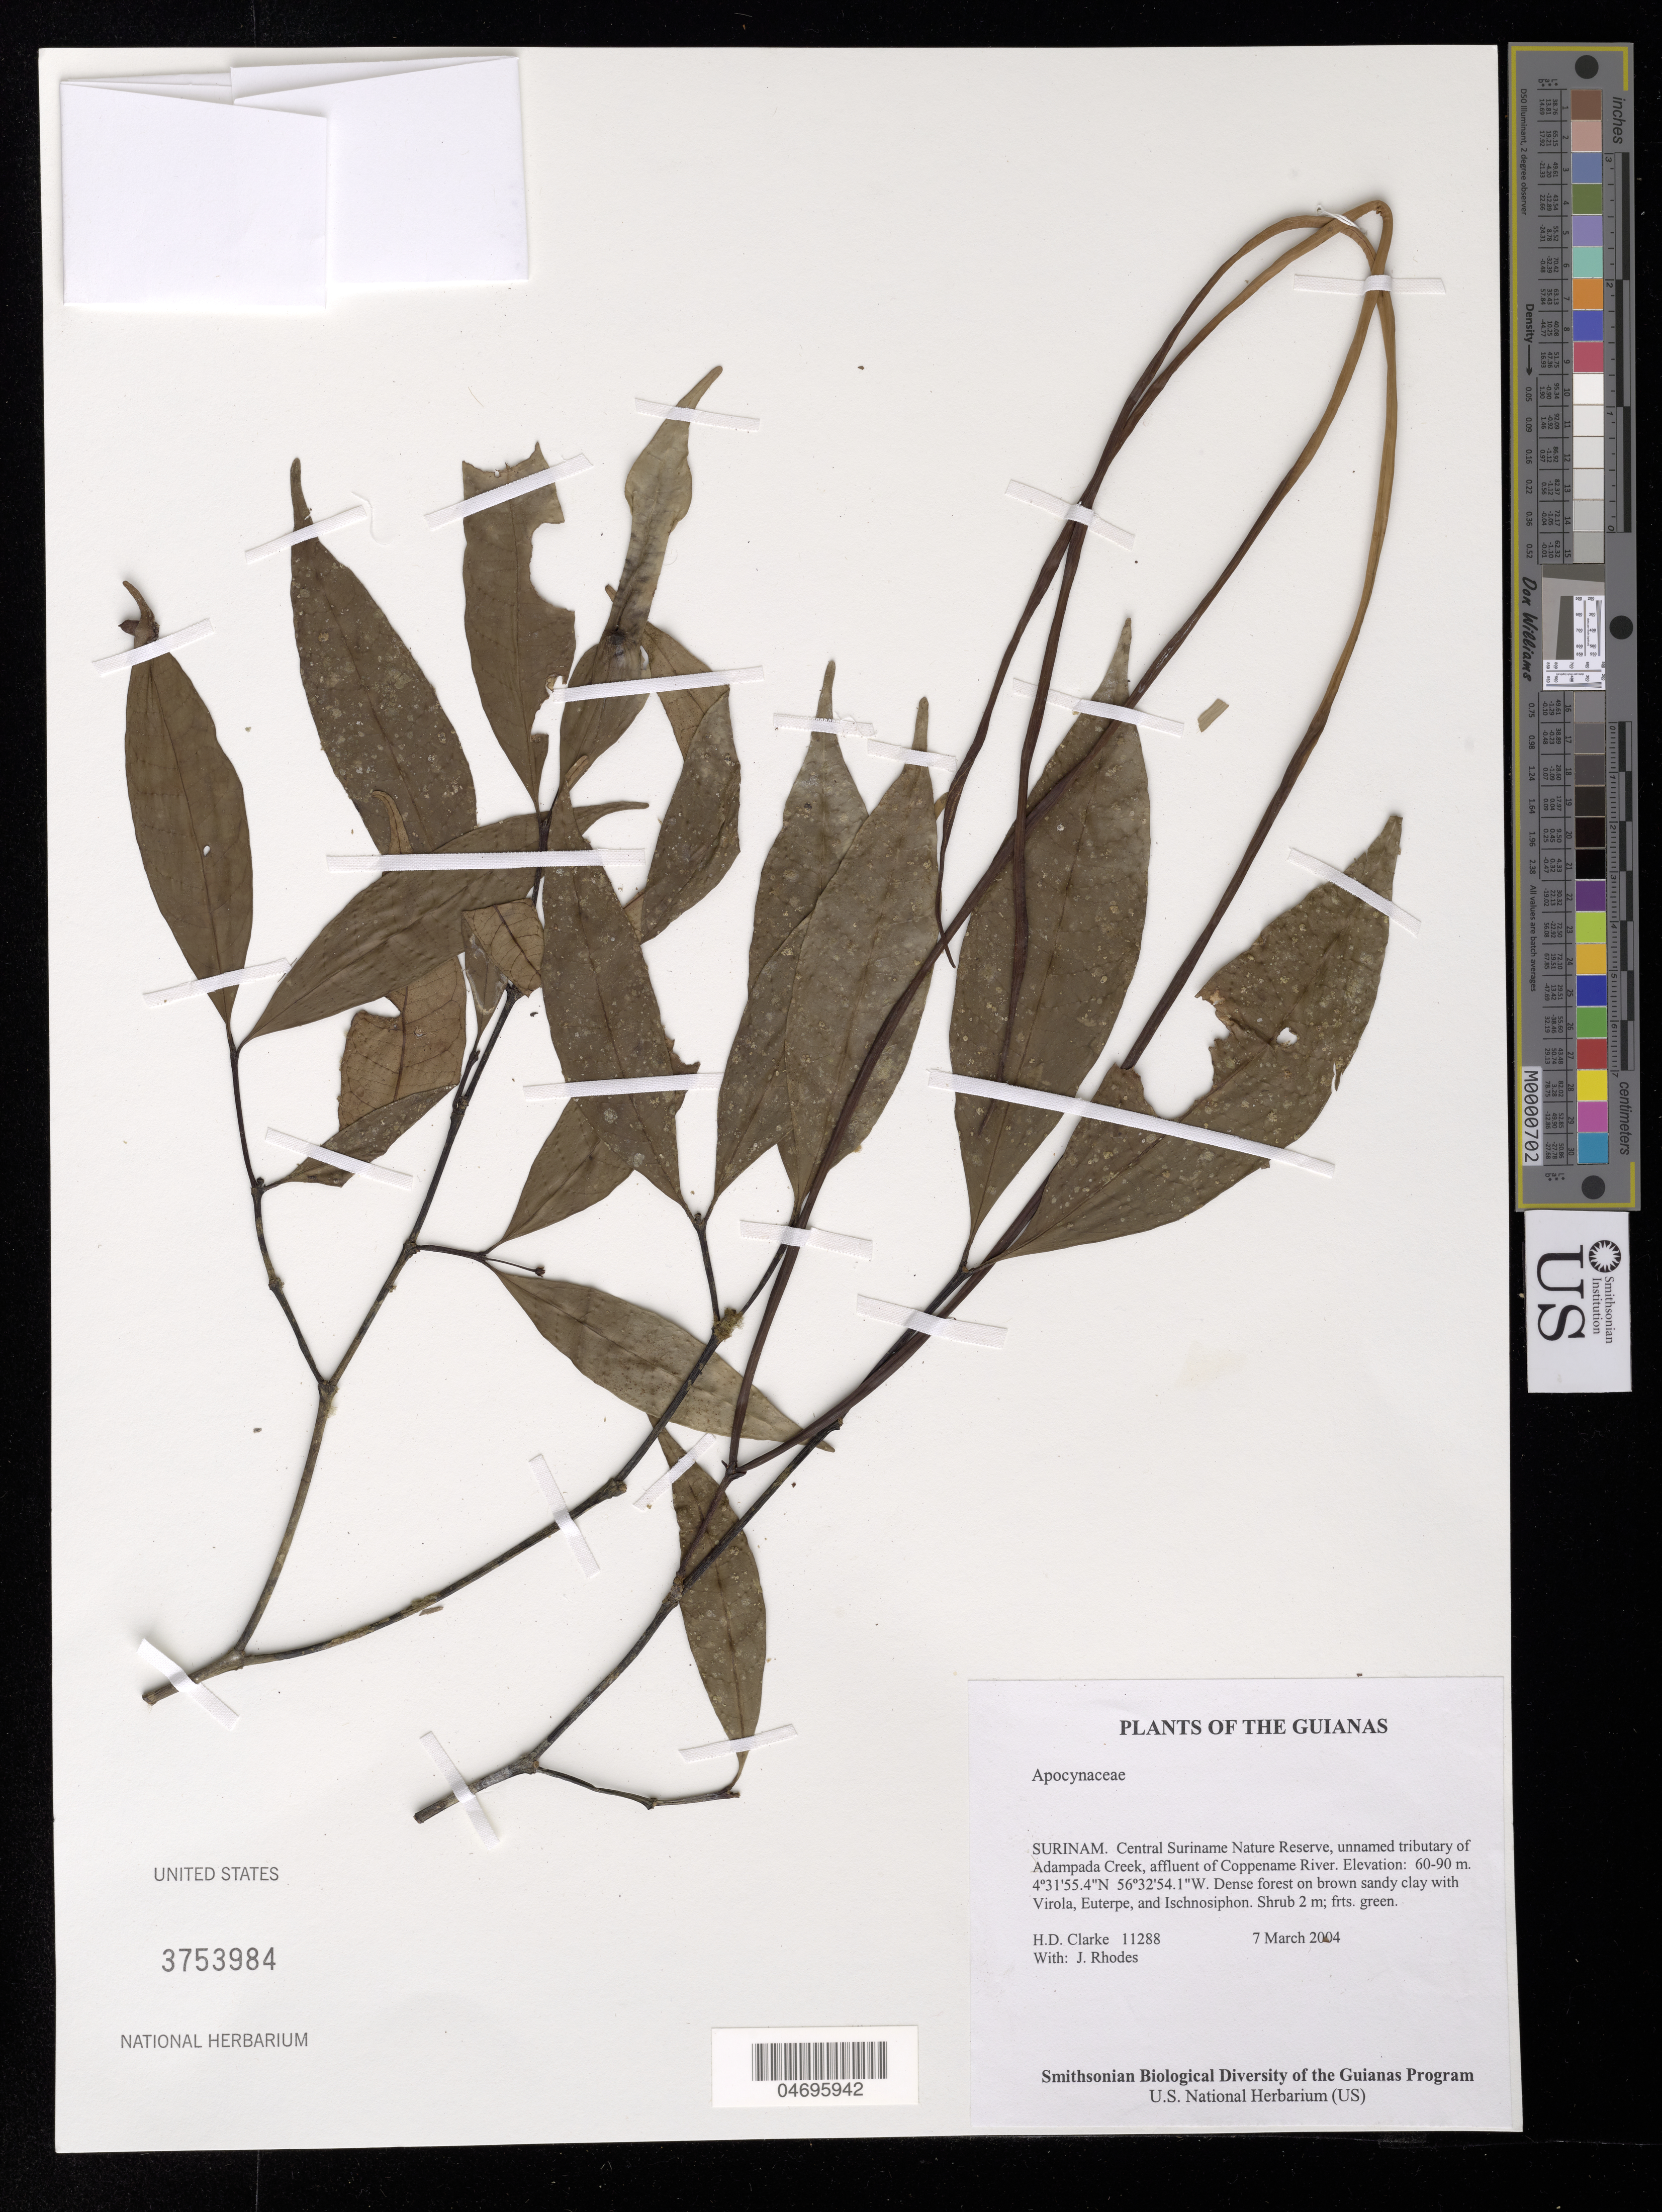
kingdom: Plantae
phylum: Tracheophyta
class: Magnoliopsida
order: Gentianales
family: Apocynaceae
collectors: H. D. Clarke & J. Rhodes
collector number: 11288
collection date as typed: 7 March 2004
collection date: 2004-03-07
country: Suriname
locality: Central Suriname Nature Reserve, unnamed tributary of Adampada Creek, affluent of Coppename River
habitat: Dense forest on brown sandy clay with Virola, Euterpe, and Ischnosiphon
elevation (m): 50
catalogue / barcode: US 3753984